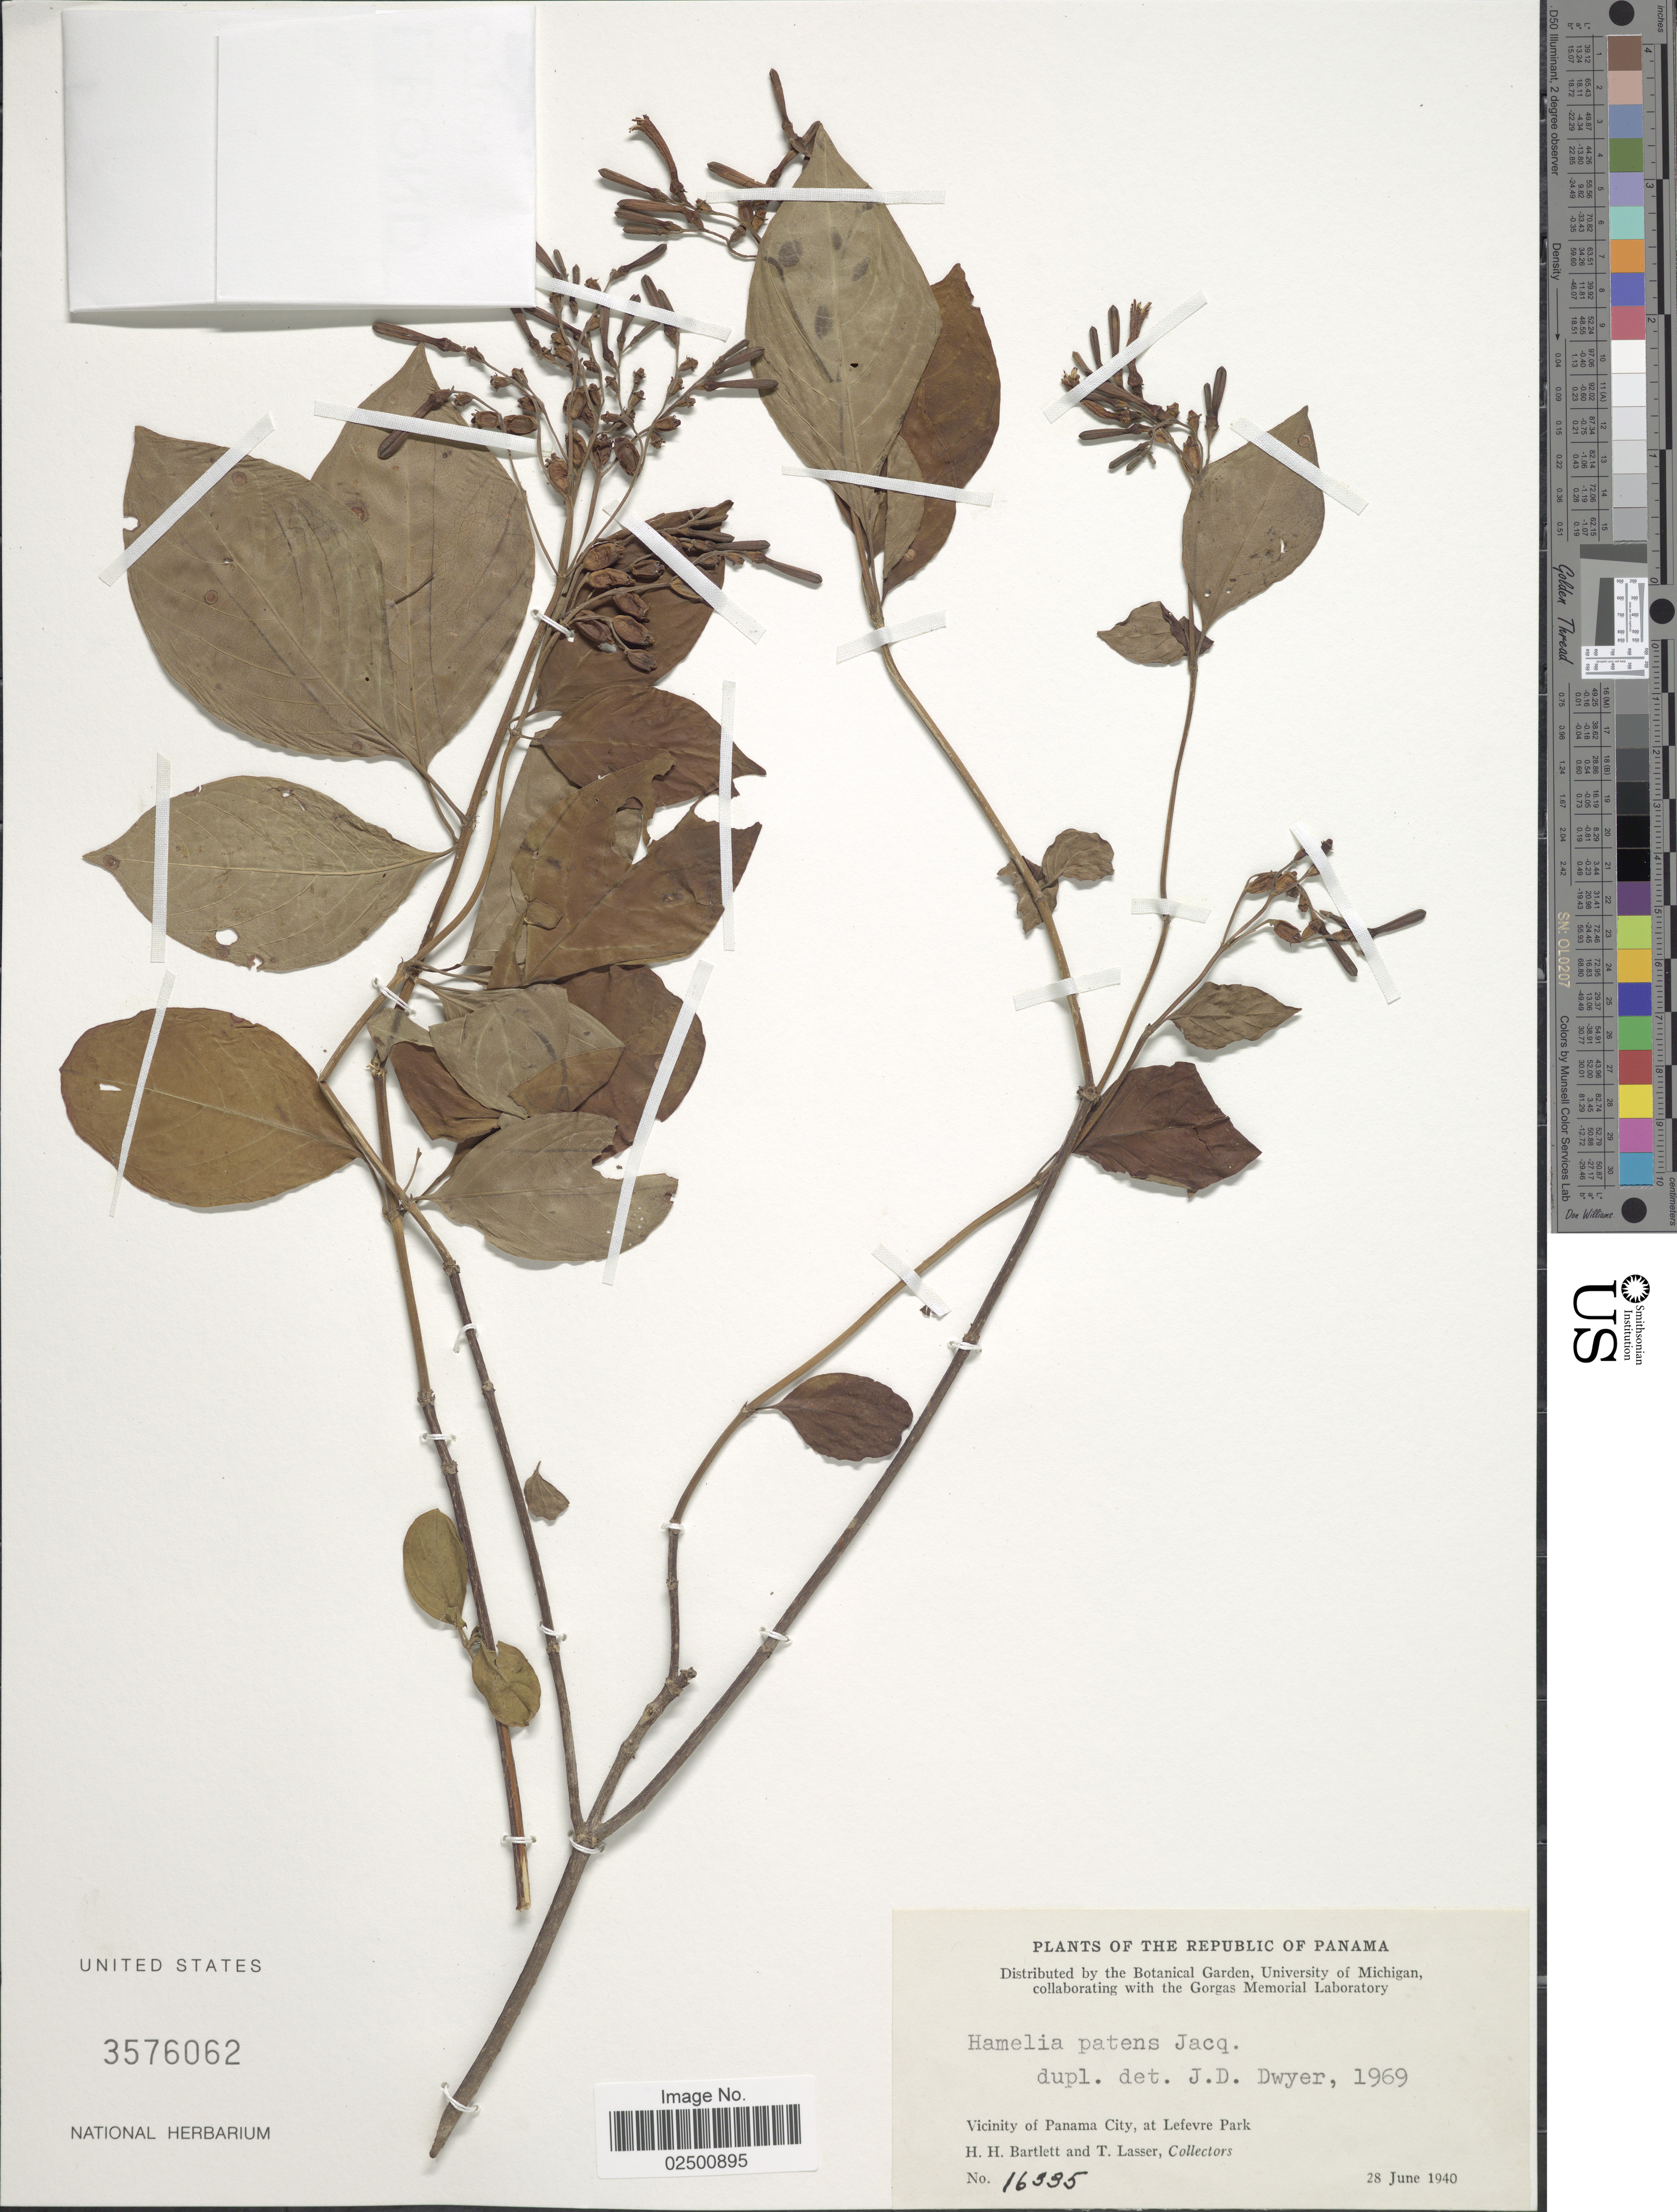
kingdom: Plantae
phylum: Tracheophyta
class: Magnoliopsida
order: Gentianales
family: Rubiaceae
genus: Hamelia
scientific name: Hamelia patens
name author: Jacq.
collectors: H. H. Bartlett & T. Lasser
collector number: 16335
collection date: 1940-06-28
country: Panama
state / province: Panamá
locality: Republic of Panama. vicinity of Panama City, at Lefevre Park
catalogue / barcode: US 3576062